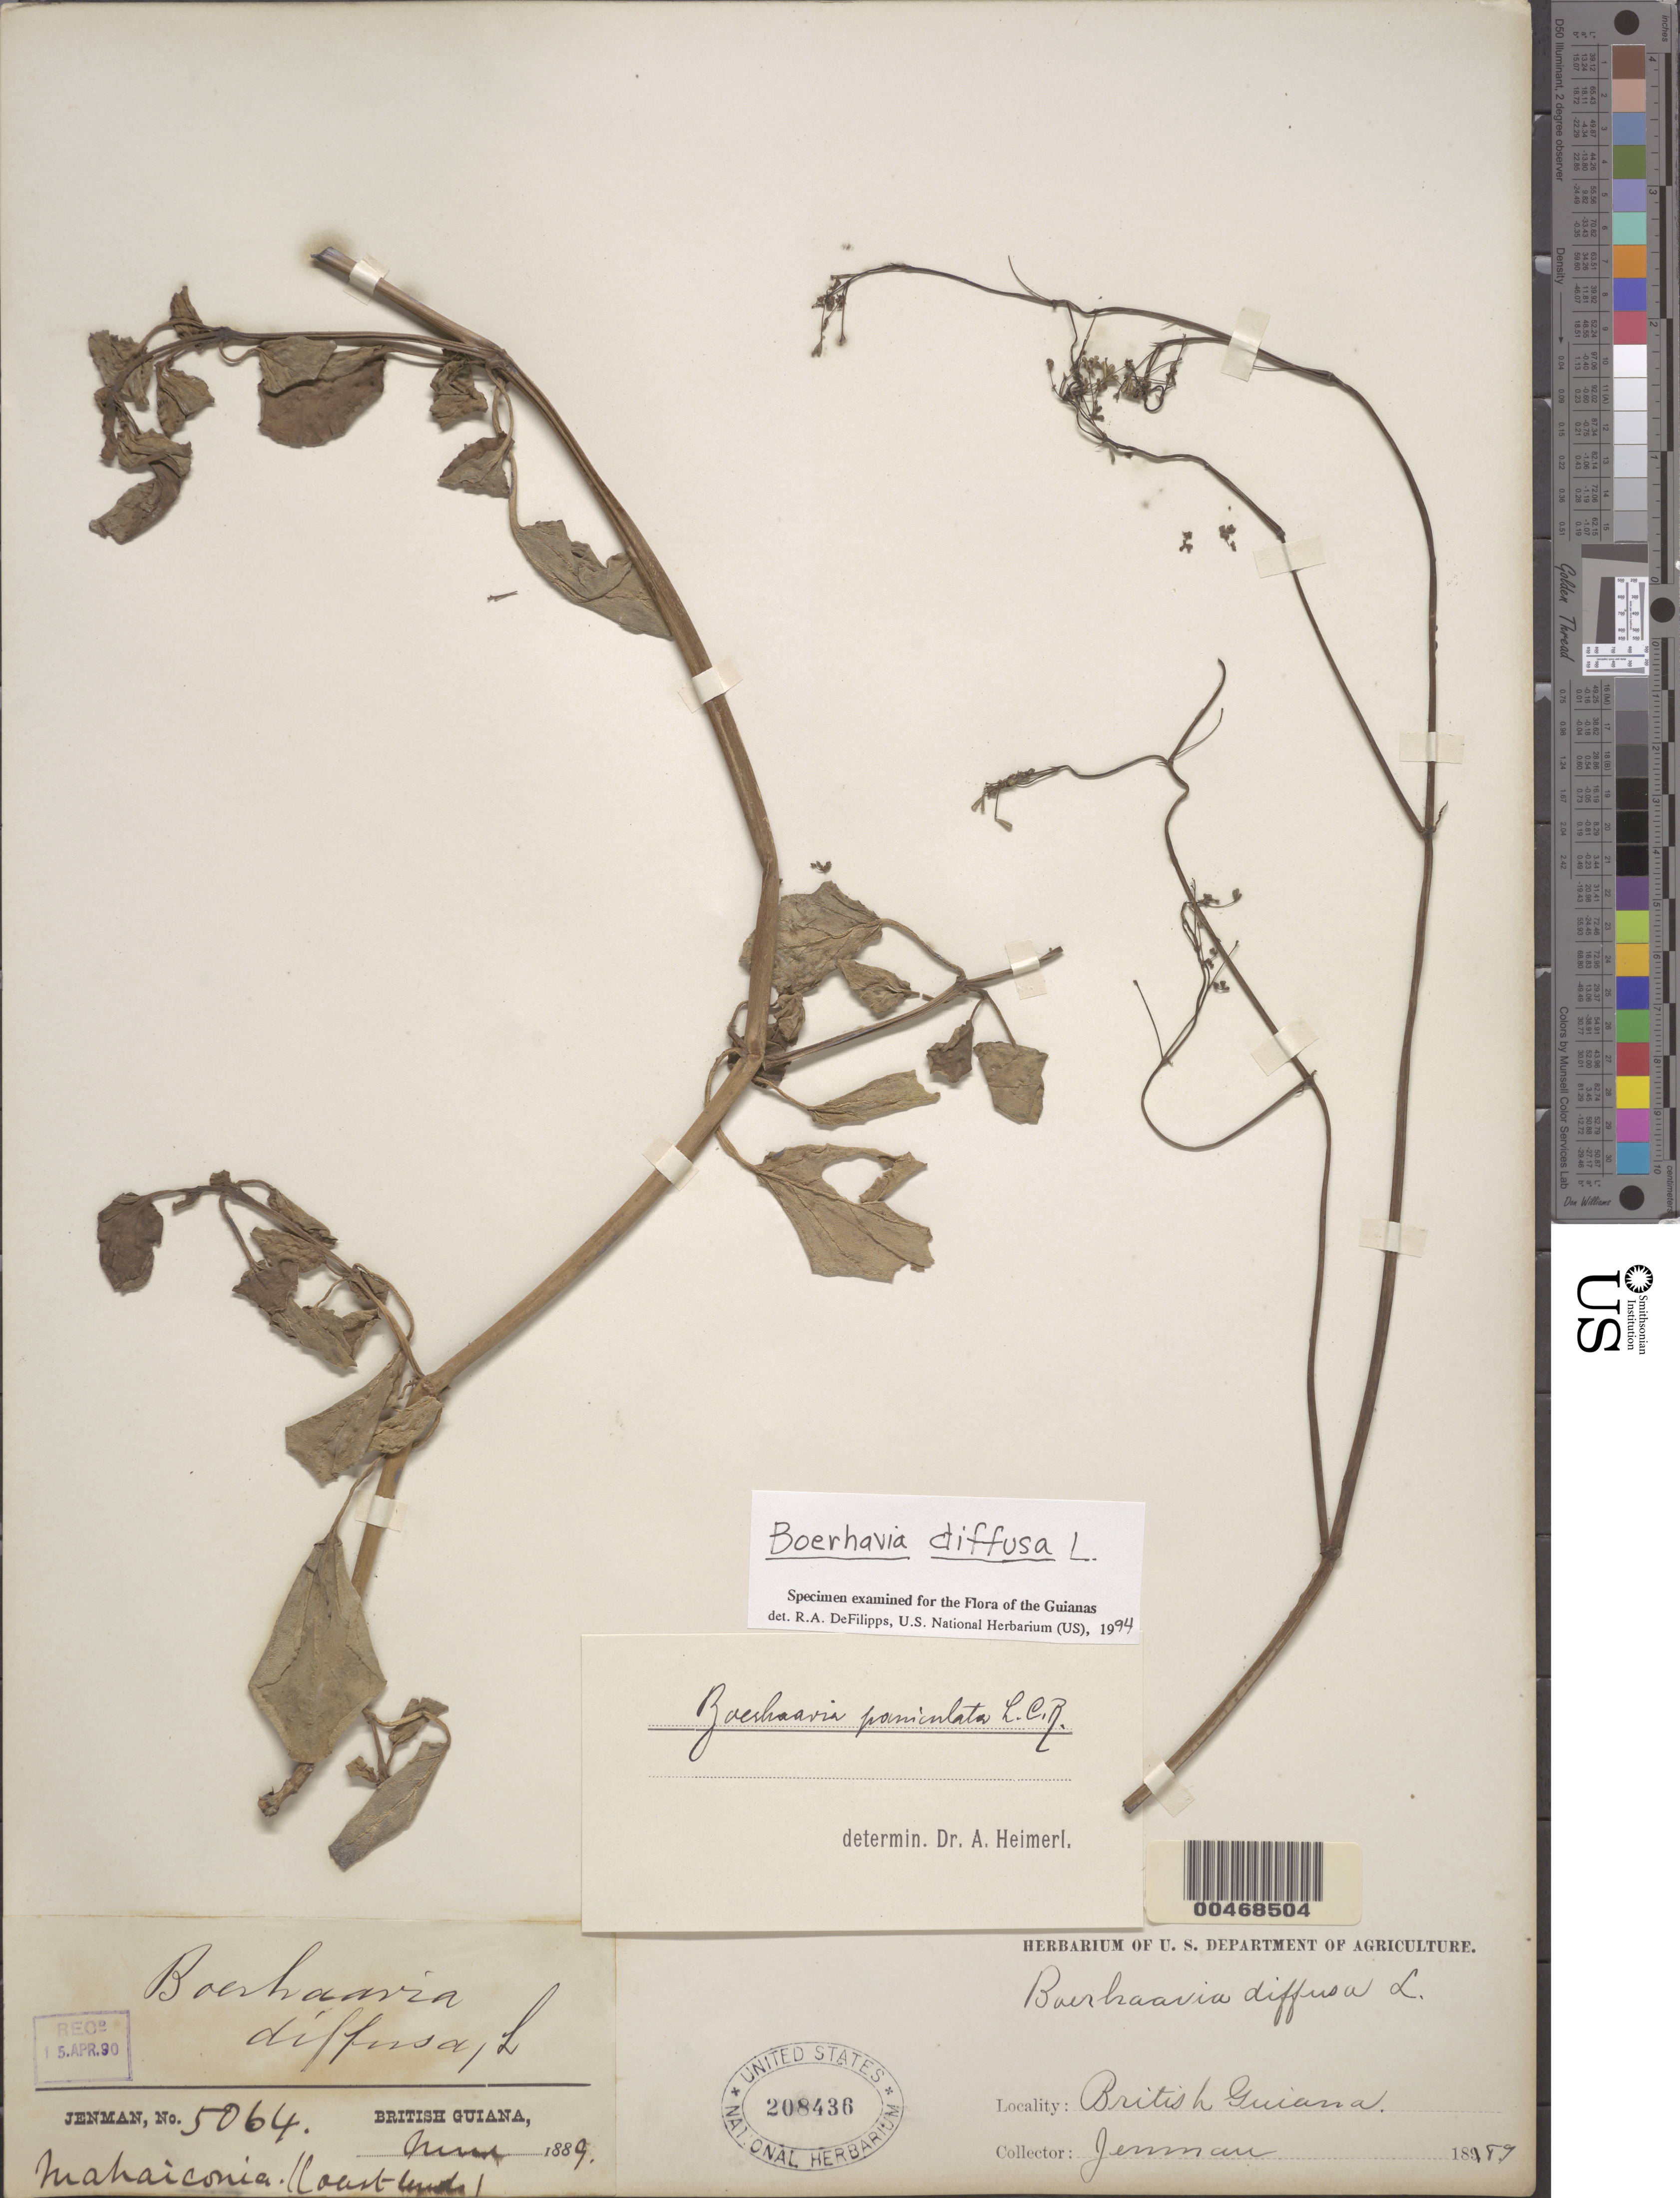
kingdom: Plantae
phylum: Tracheophyta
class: Magnoliopsida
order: Caryophyllales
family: Nyctaginaceae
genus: Boerhavia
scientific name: Boerhavia diffusa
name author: L.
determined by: DeFilipps, R. A.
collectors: G. S. Jenman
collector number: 5064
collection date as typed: Jun 1889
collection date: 1889-06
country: Guyana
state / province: Mahaica-Berbice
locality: Mahaiconia Coast. [East Demerara-West Coast Berbice is a former administrative region.]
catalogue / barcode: US 208436